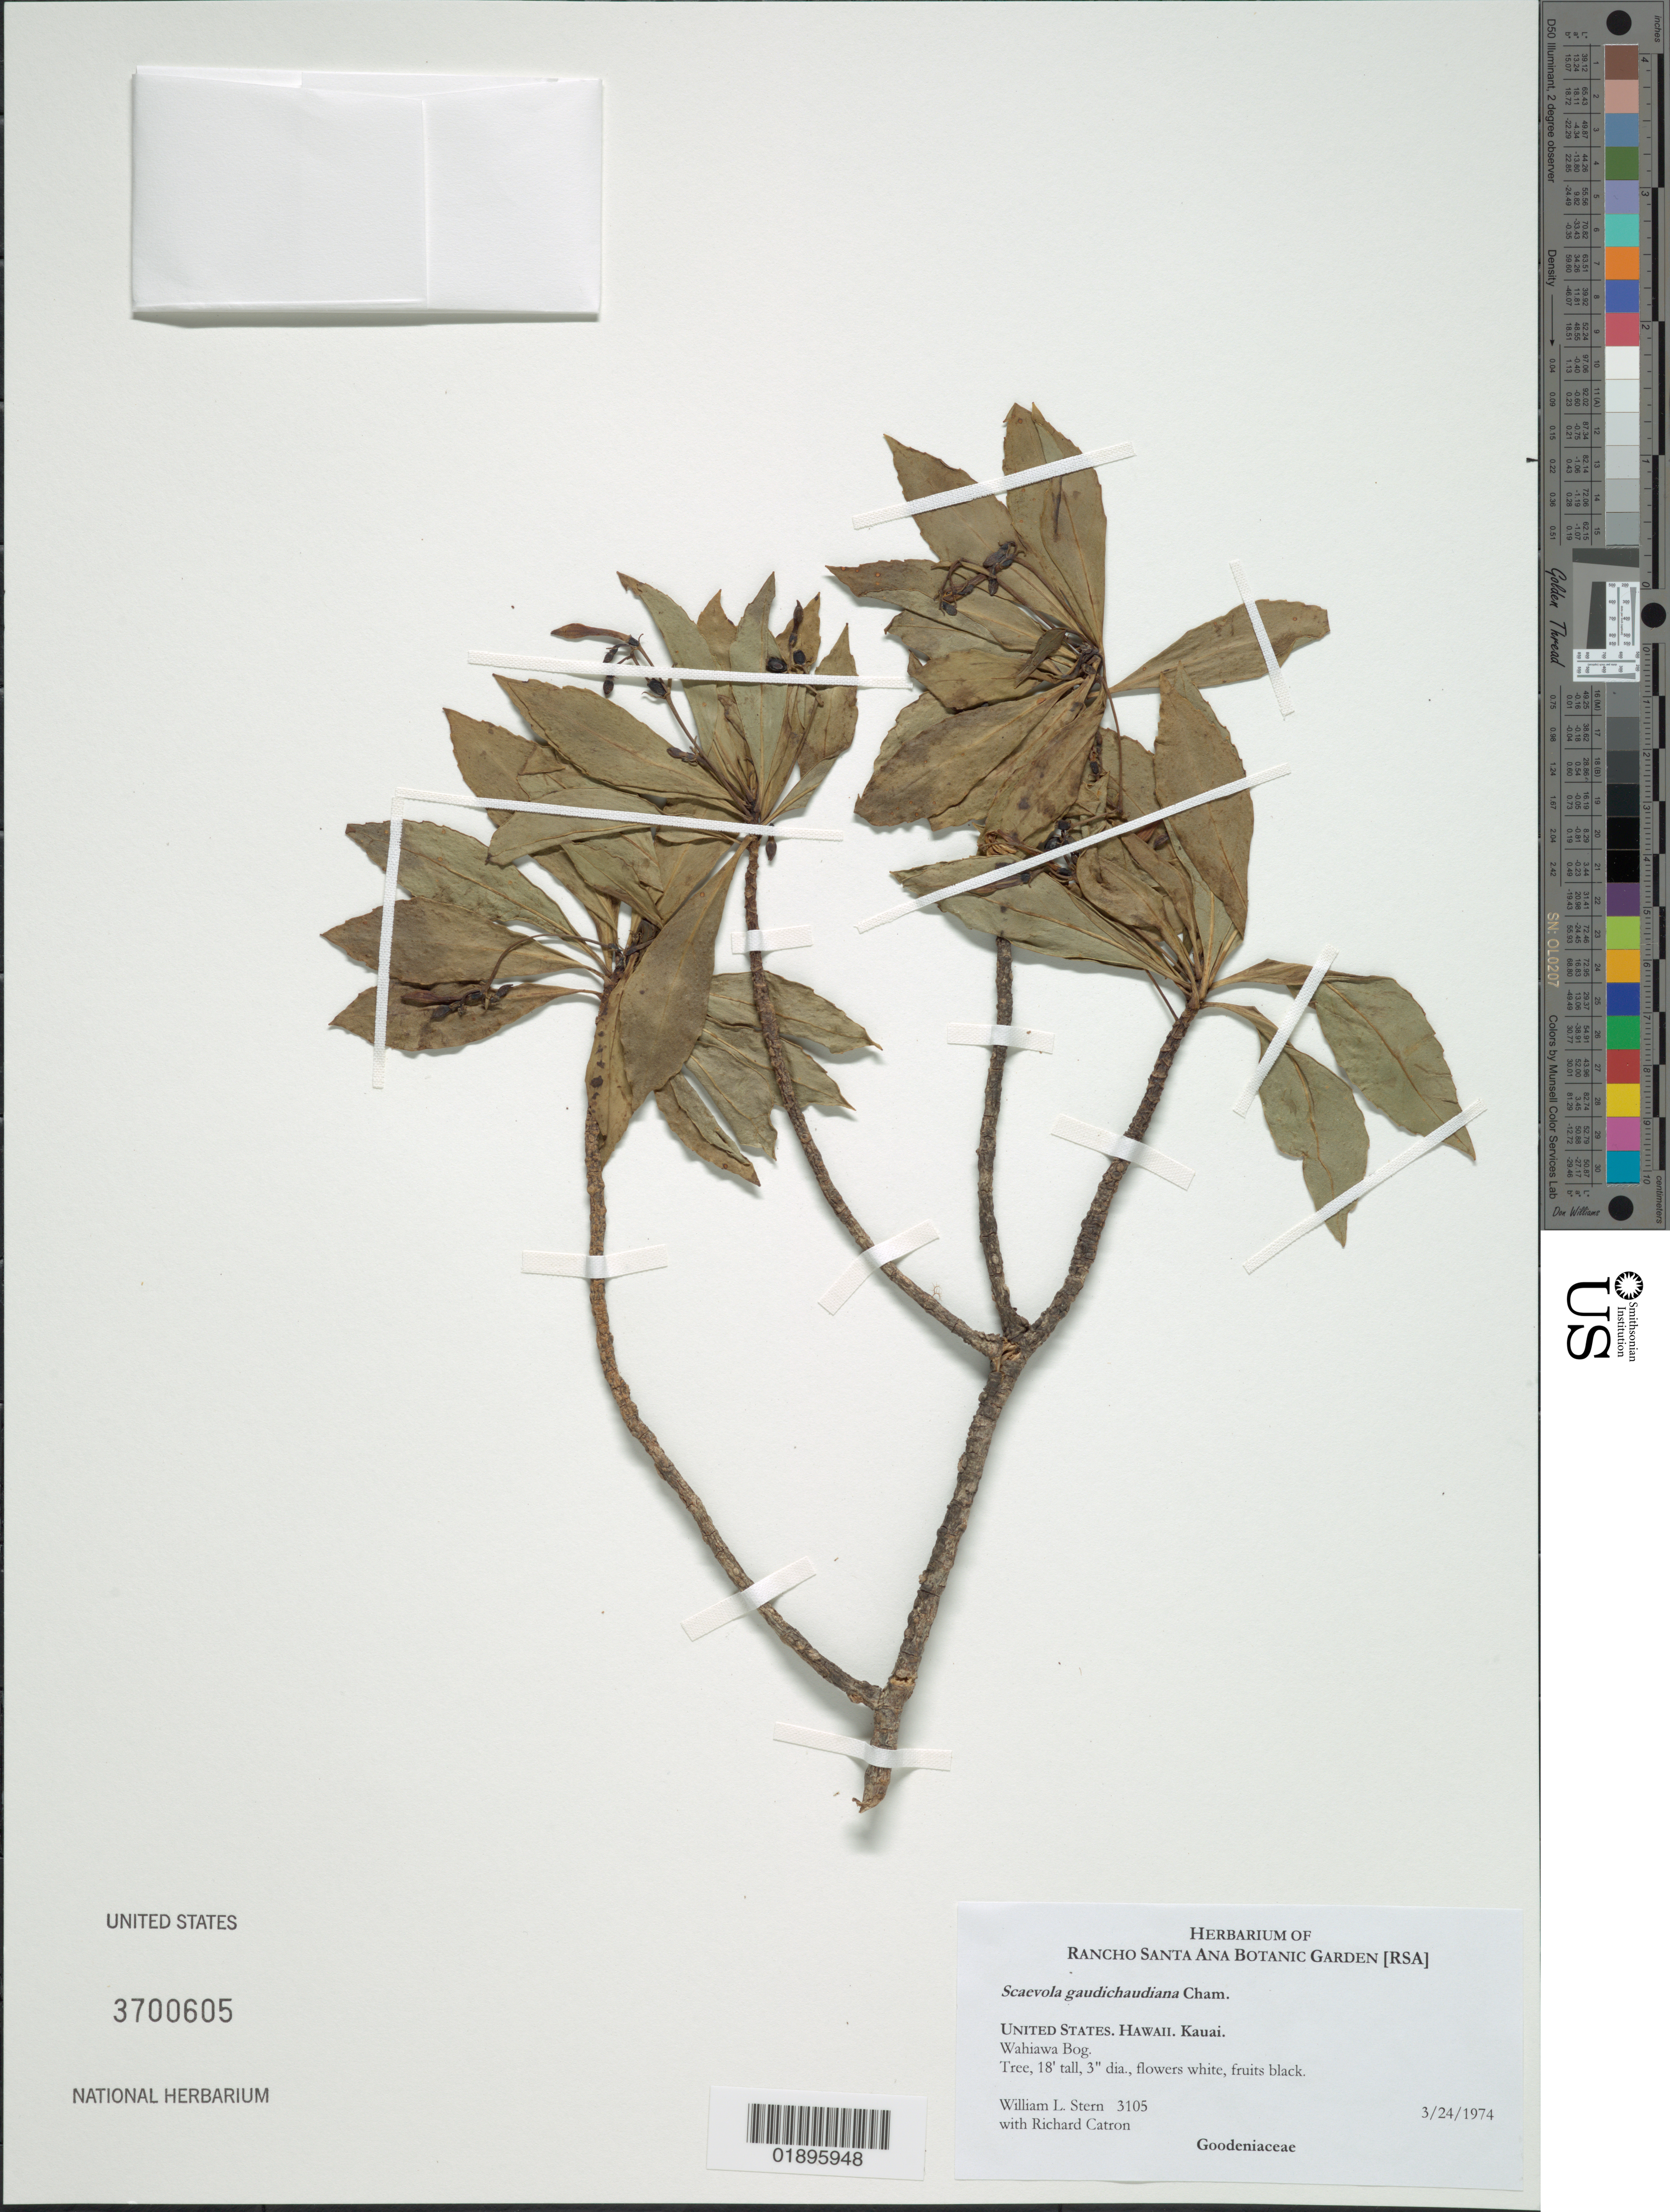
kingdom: Plantae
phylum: Tracheophyta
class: Magnoliopsida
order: Asterales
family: Goodeniaceae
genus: Scaevola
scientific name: Scaevola gaudichaudiana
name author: Cham.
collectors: W. L. Stern & R. Catron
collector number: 3105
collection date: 1974-03-24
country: United States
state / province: Hawaii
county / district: Kauai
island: Kaua'i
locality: Wahiawa Bog.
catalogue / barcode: US 3700605